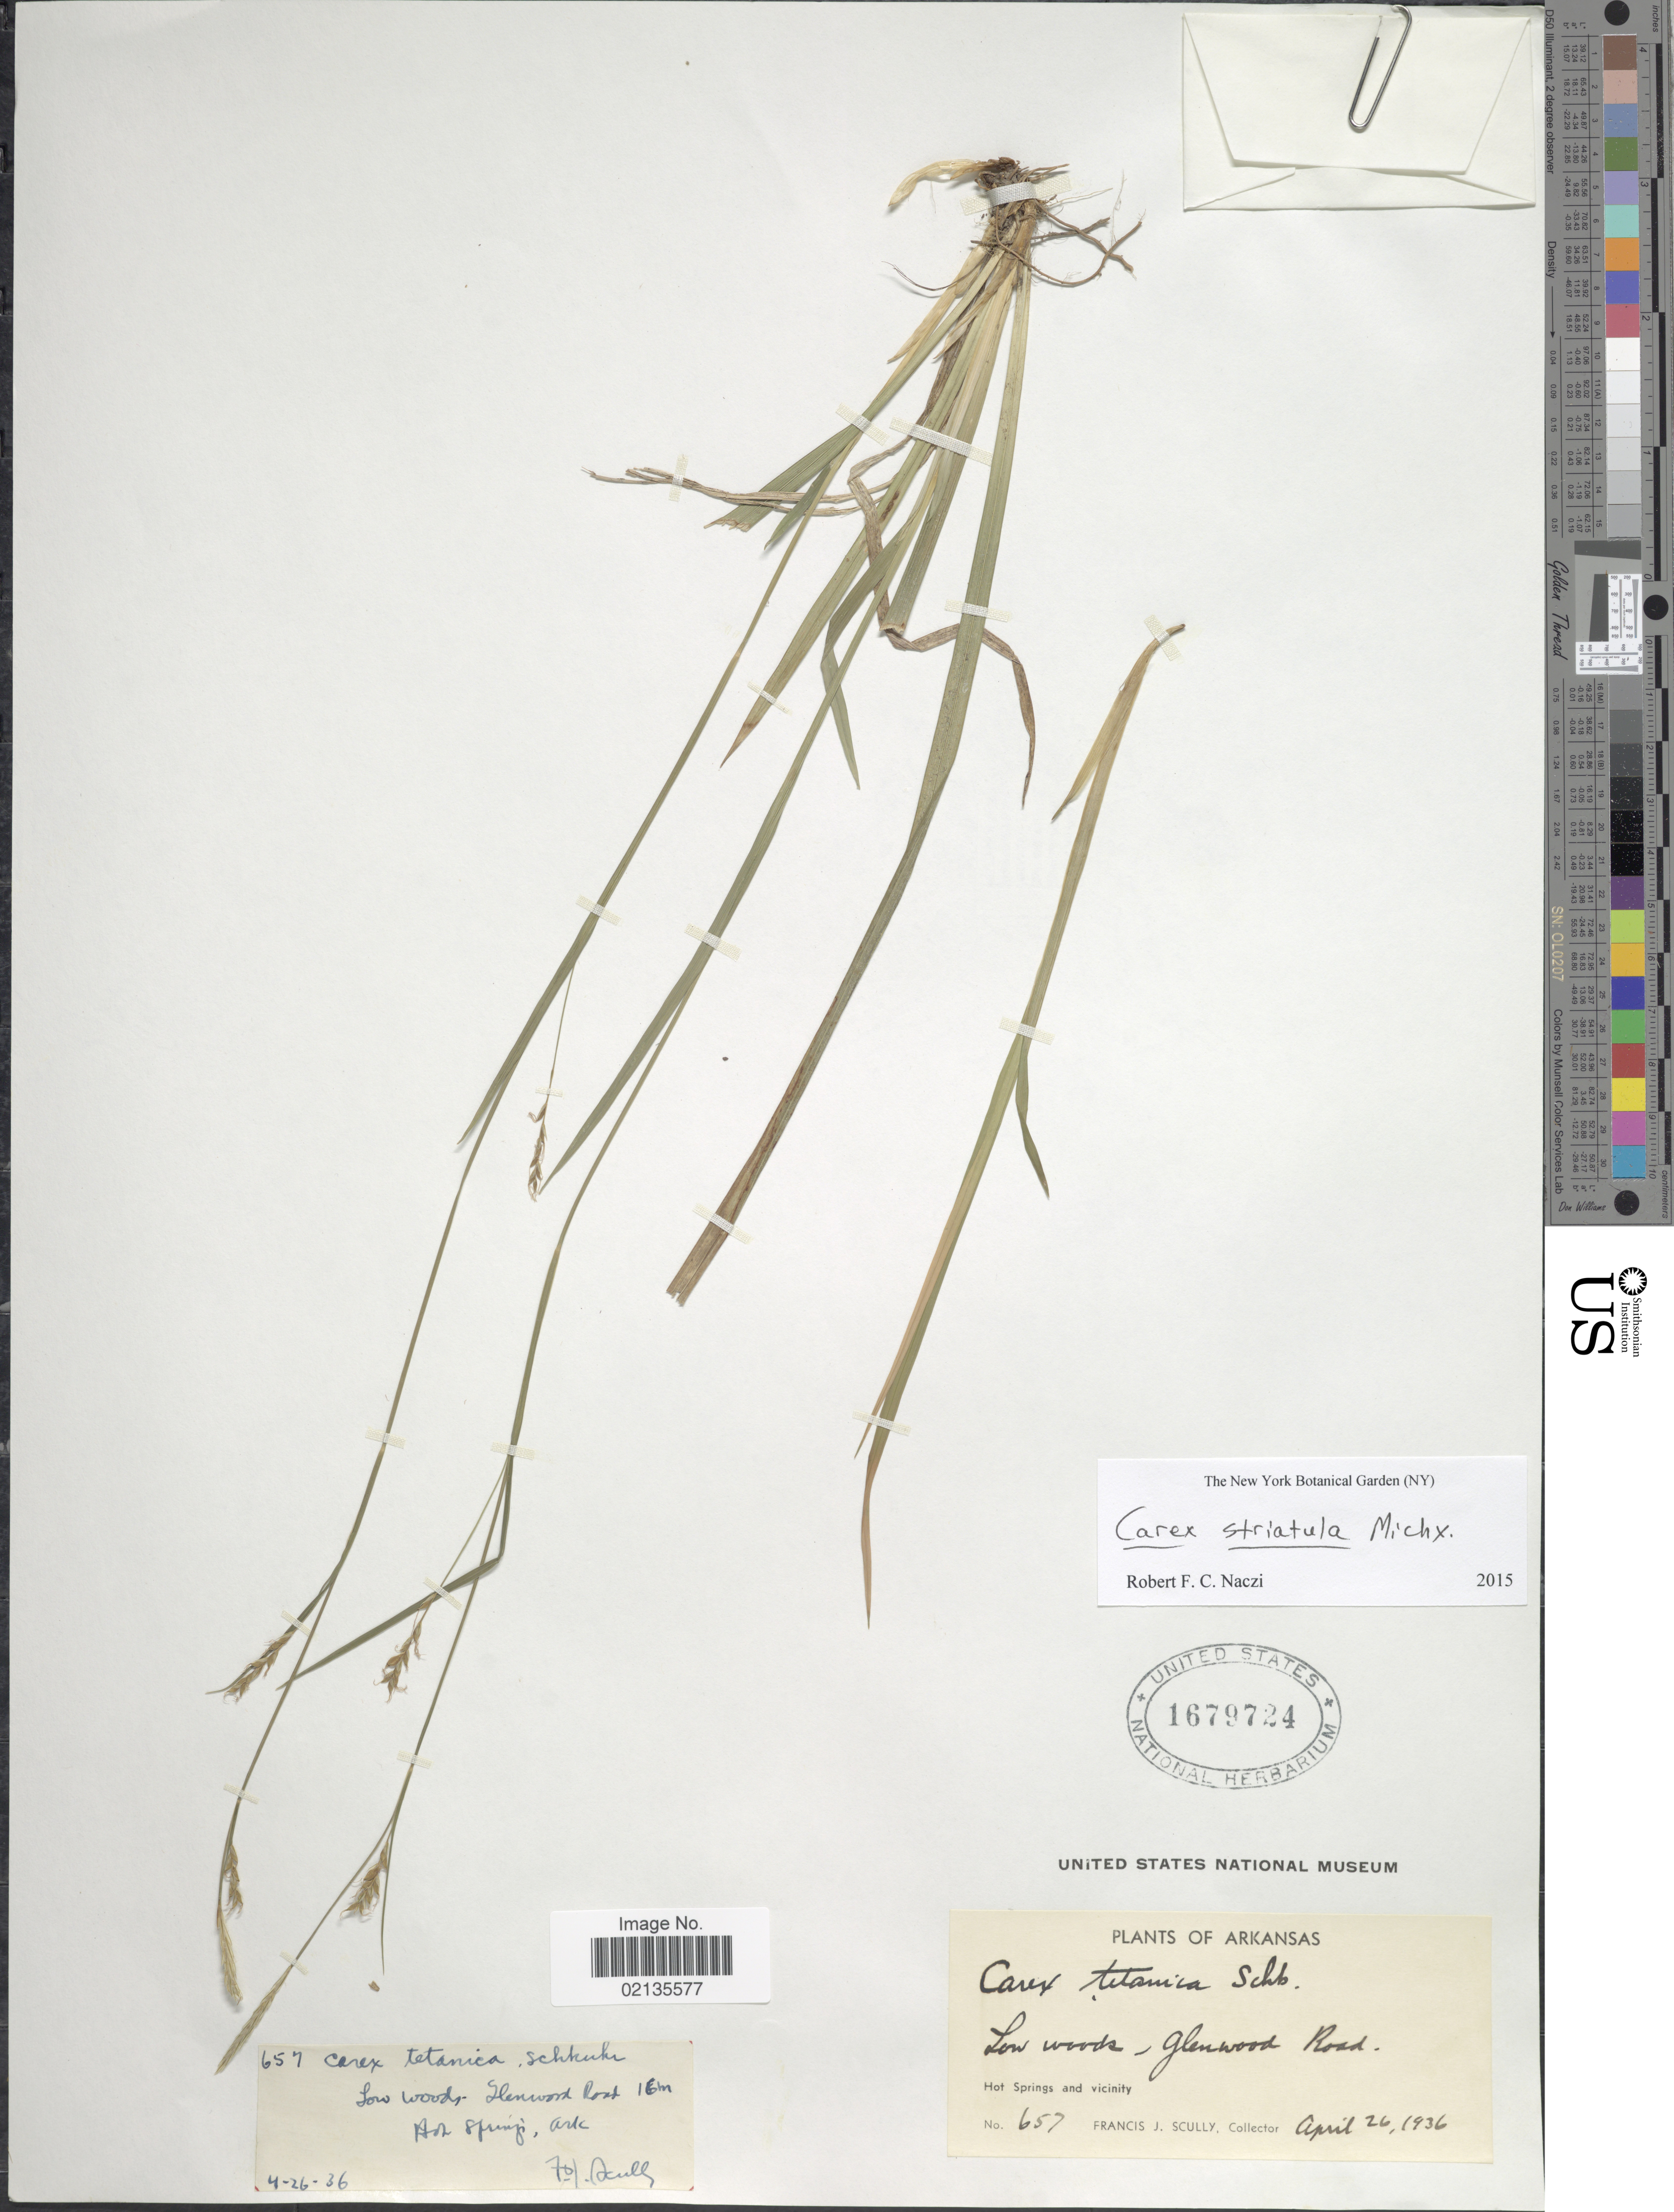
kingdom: Plantae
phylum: Tracheophyta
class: Liliopsida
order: Poales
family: Cyperaceae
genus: Carex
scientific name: Carex striatula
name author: Michx.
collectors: F. J. Scully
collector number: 657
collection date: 1936-04-26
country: United States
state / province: Arkansas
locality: Low woods, Glenwood Road, Hot Springs and vicinity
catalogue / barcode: US 1679724